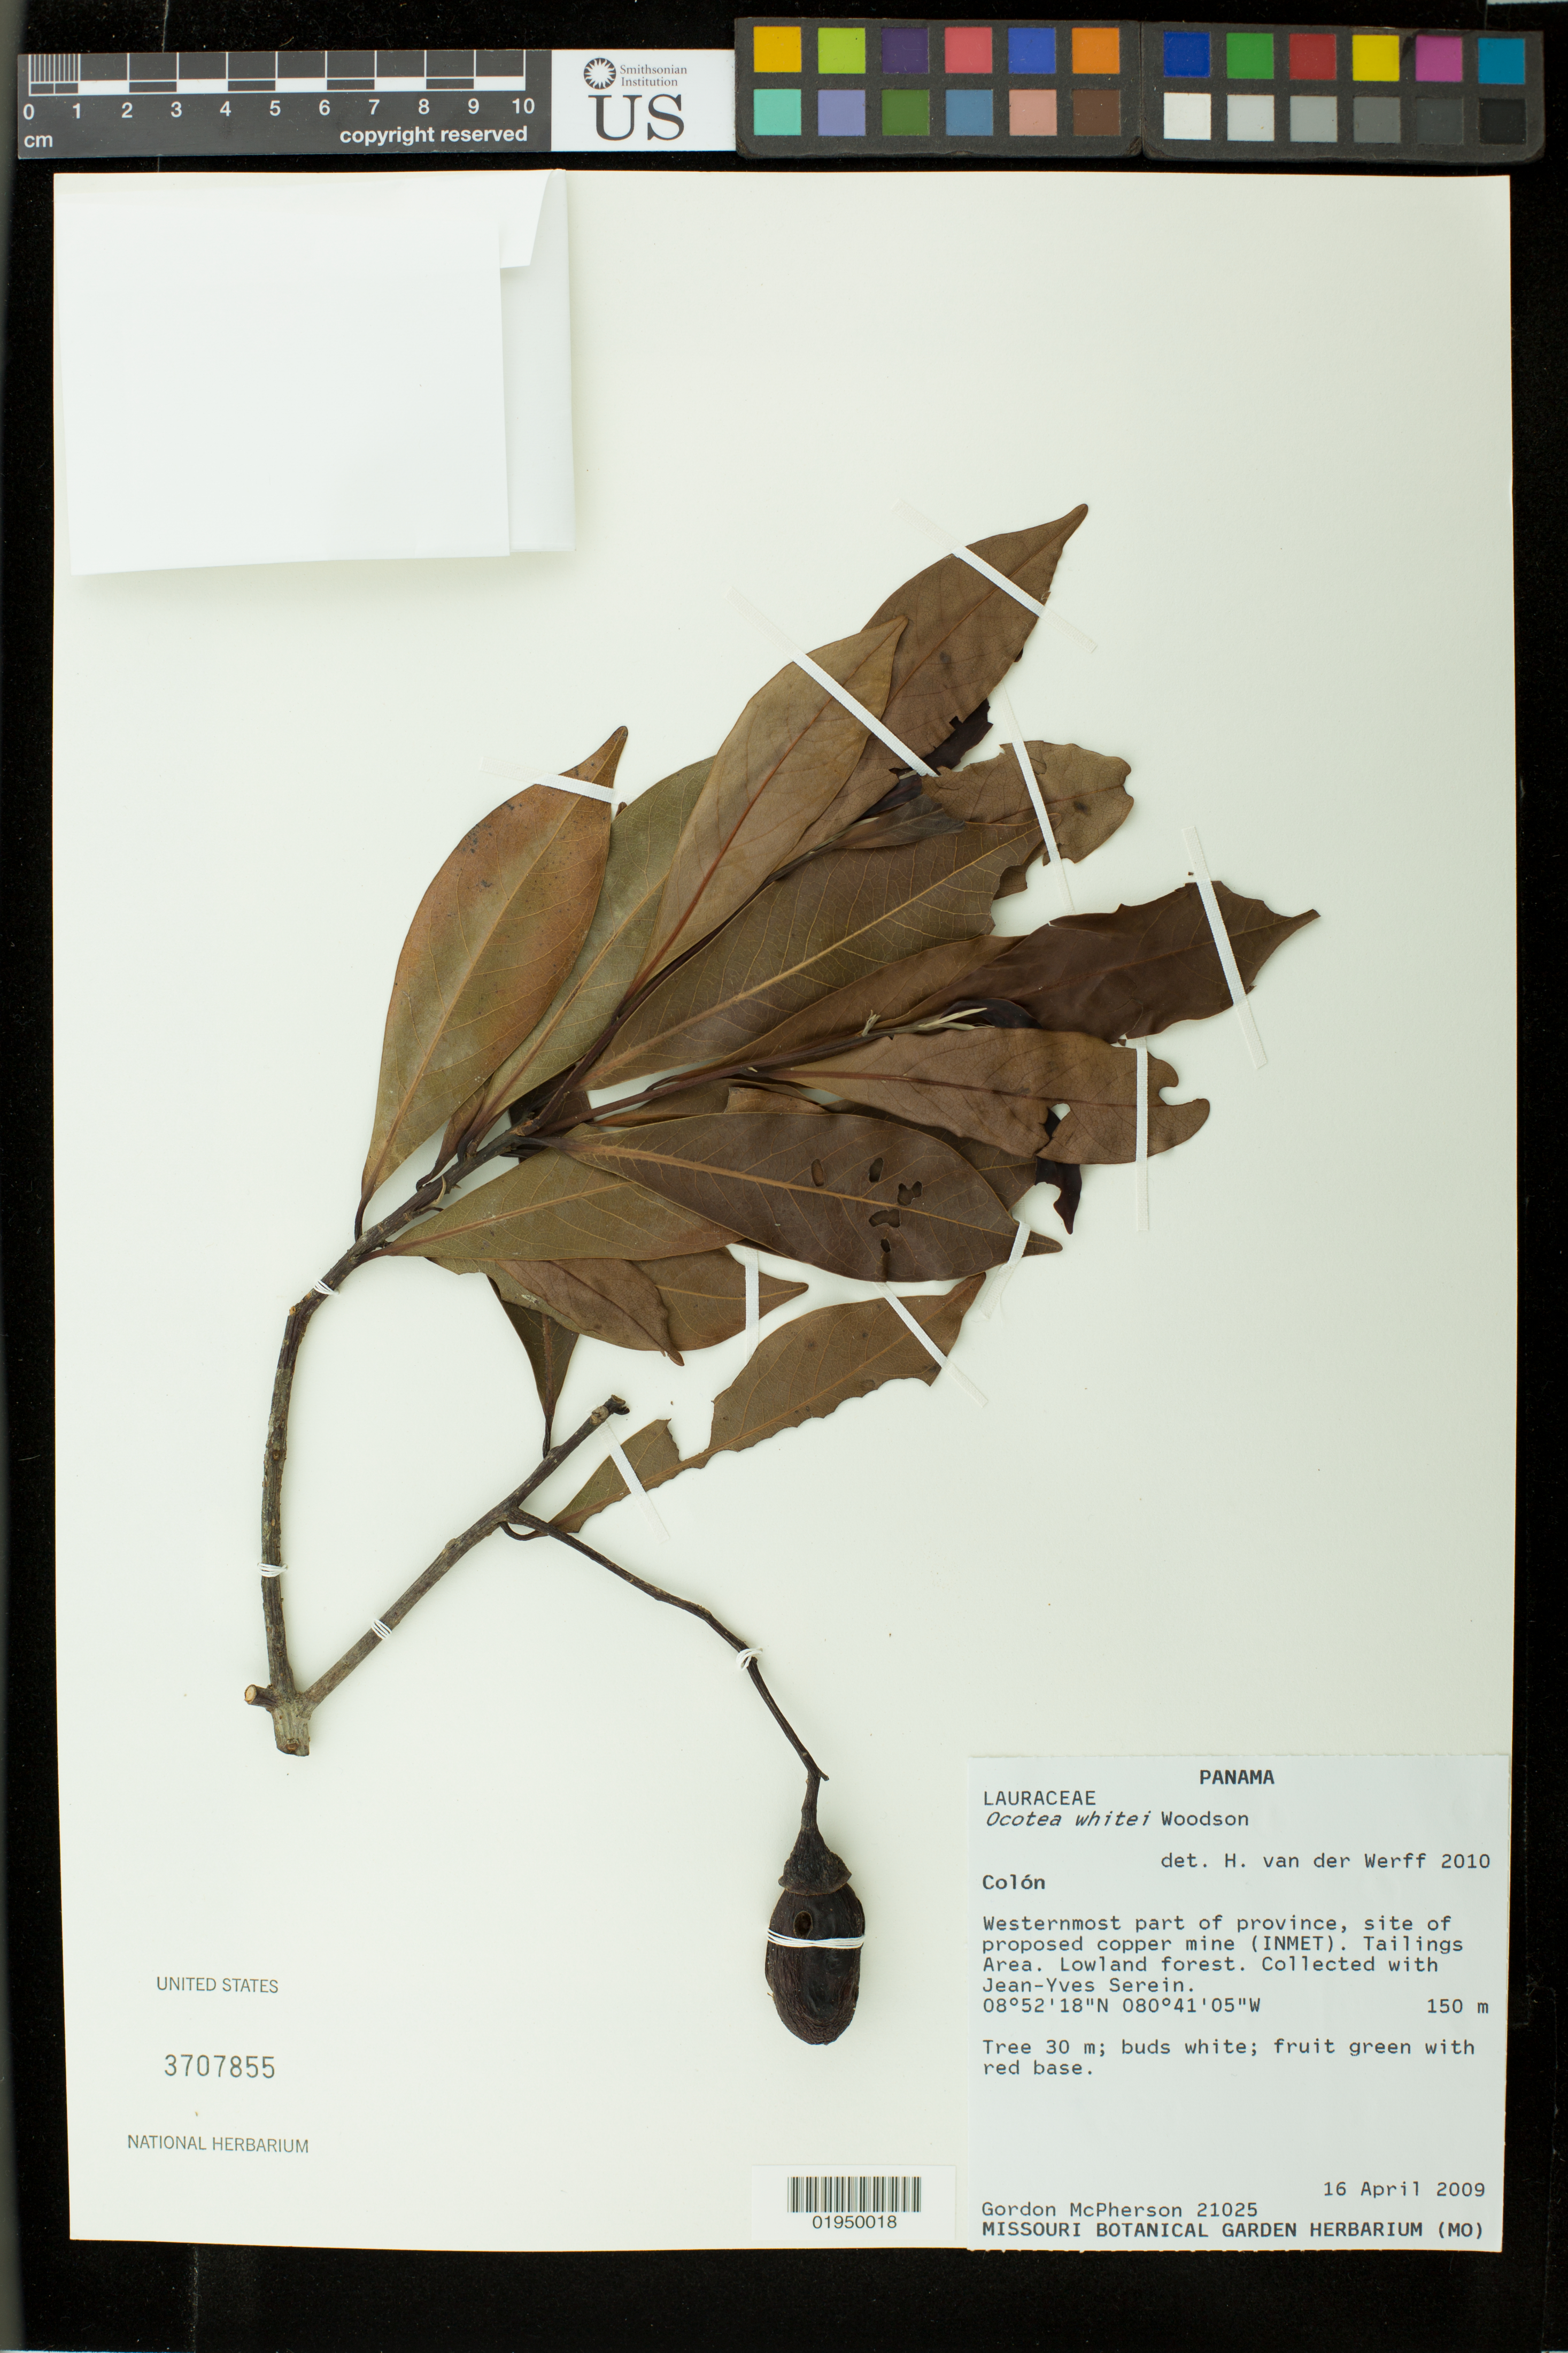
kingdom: Plantae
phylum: Tracheophyta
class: Magnoliopsida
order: Laurales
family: Lauraceae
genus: Ocotea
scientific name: Ocotea whitei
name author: Woodson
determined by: van der Werff, H. H.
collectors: G. D. McPherson & J. Serein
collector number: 21025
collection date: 2009-04-16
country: Panama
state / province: Colón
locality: Westernmost part of province, site of proposed copper mine (INMET). Tailings Area.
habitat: Lowland forest.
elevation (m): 150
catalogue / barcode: US 3707855